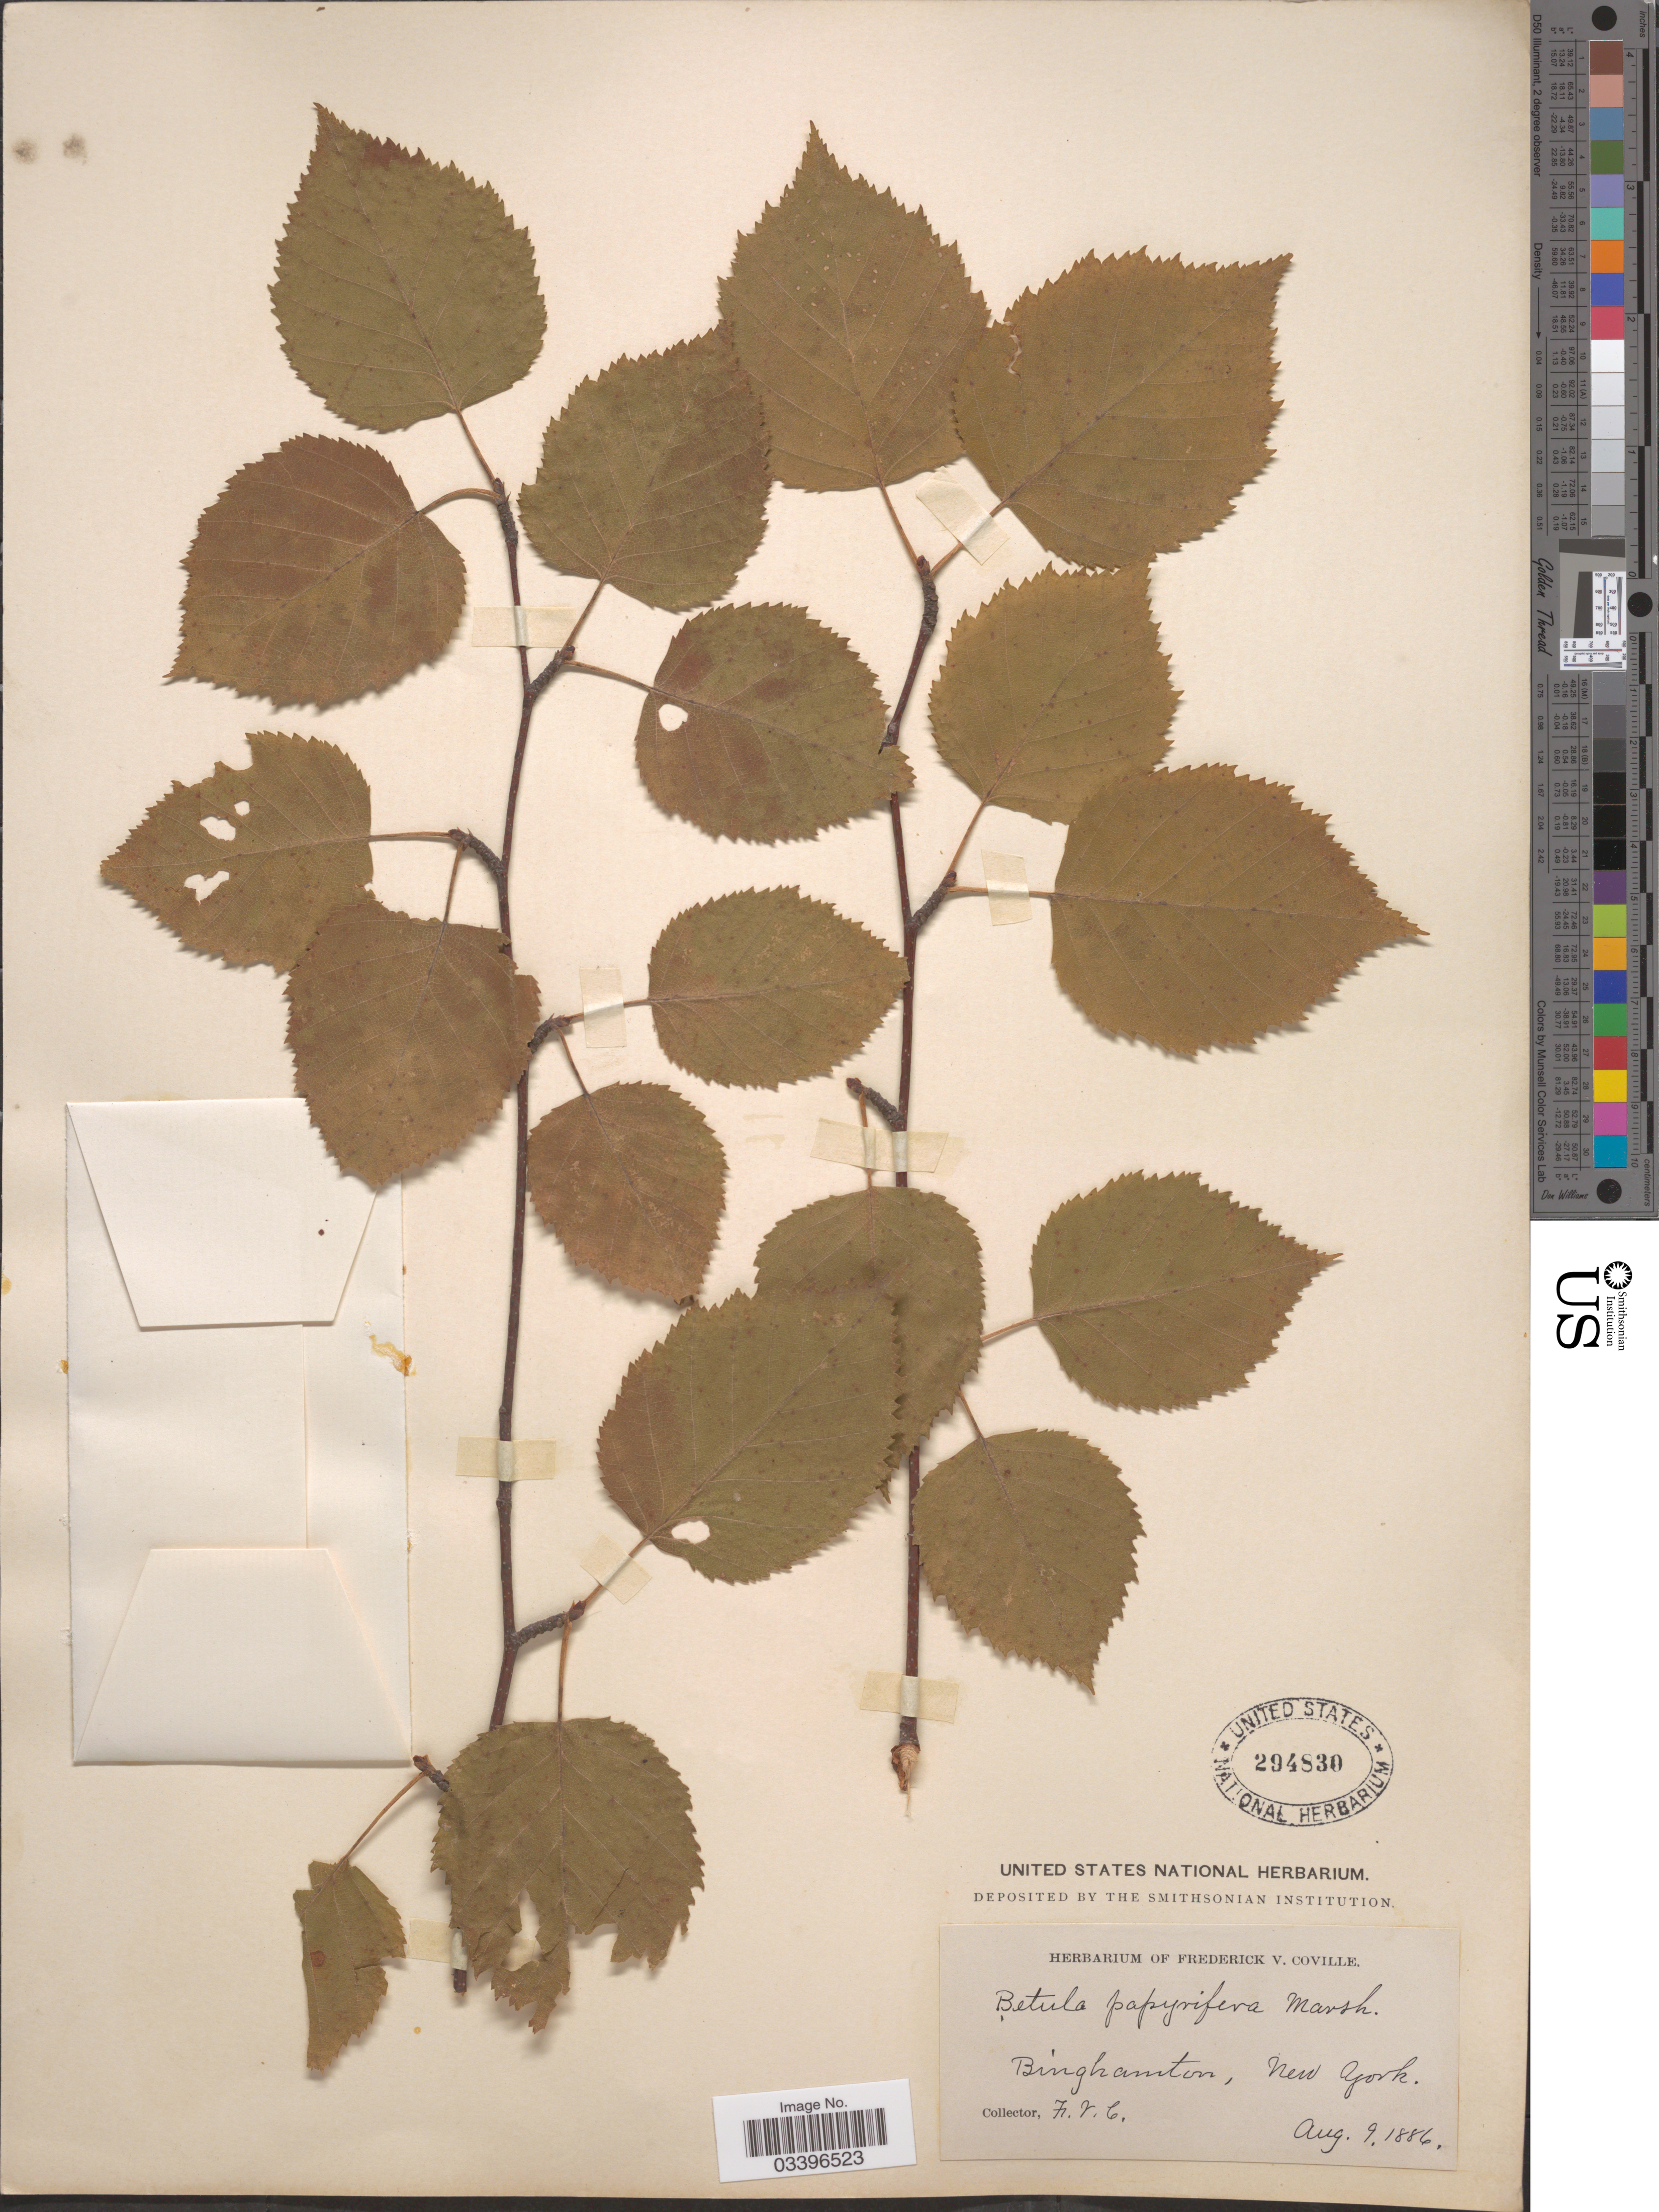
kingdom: Plantae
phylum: Tracheophyta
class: Magnoliopsida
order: Fagales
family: Betulaceae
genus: Betula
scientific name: Betula papyrifera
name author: Marshall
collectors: F. V. Coville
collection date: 1886-08-09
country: United States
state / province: New York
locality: Binghamton.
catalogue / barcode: US 294830